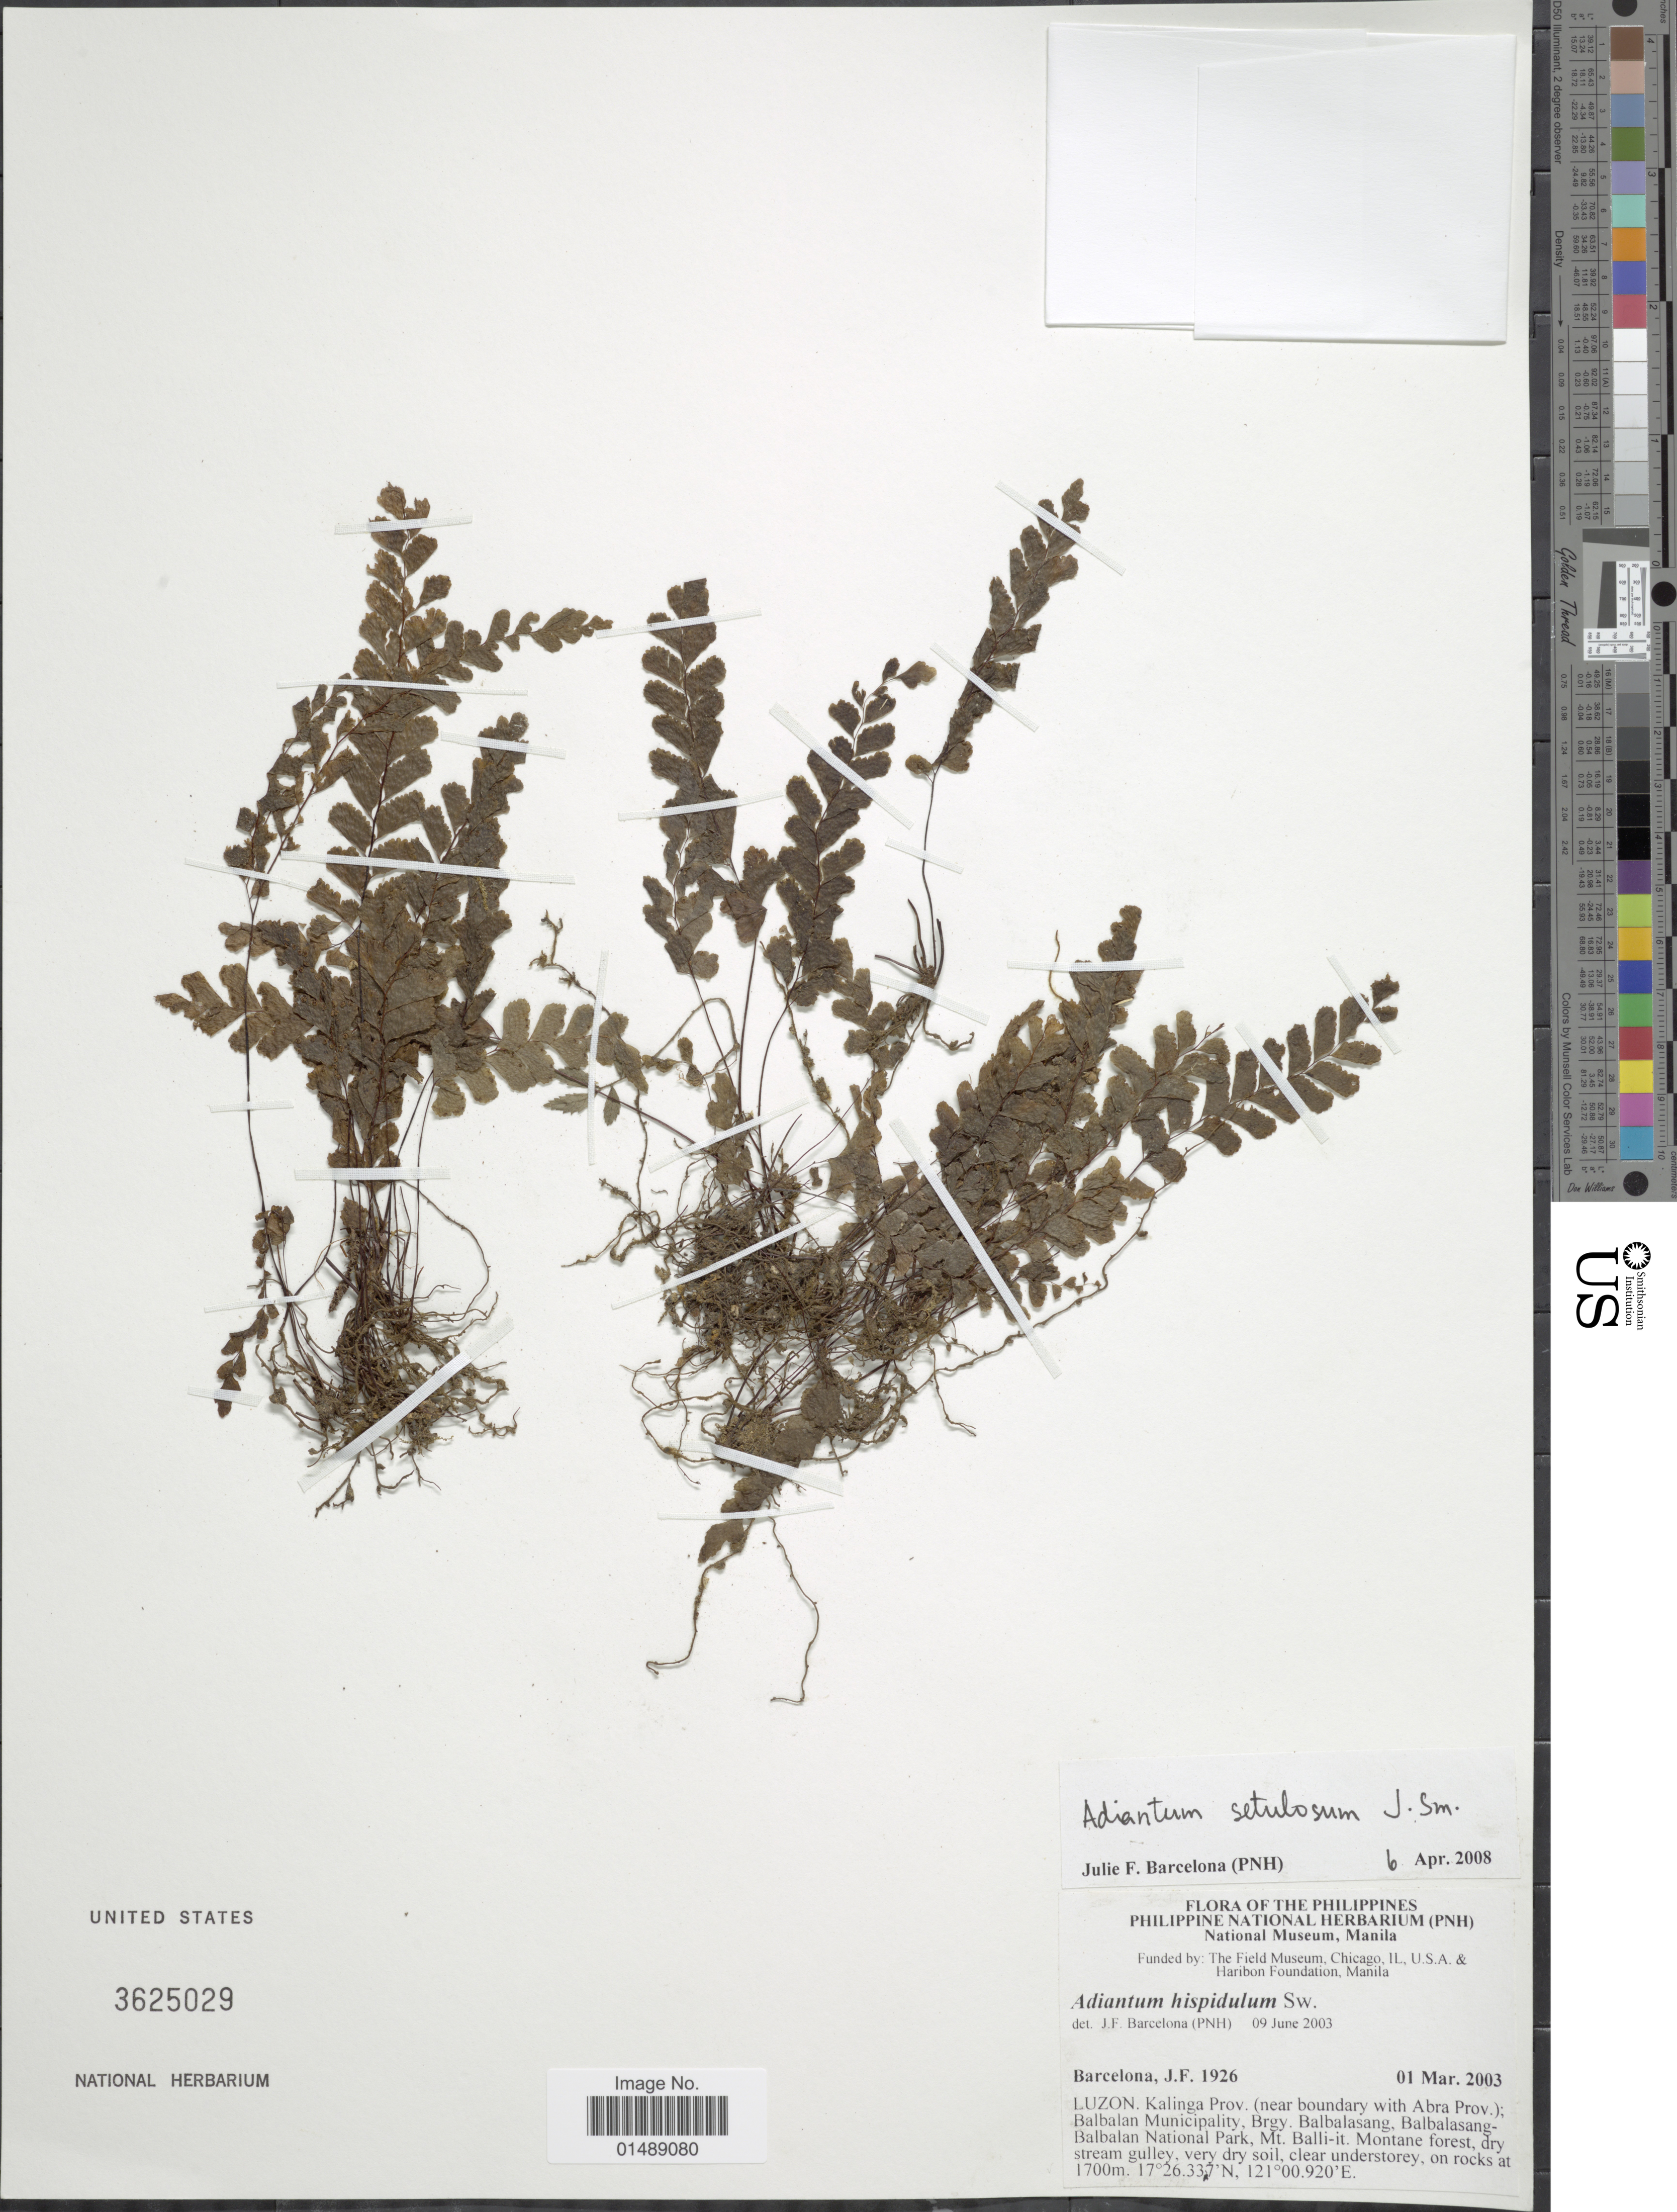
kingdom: Plantae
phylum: Tracheophyta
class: Polypodiopsida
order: Polypodiales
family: Pteridaceae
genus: Adiantum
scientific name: Adiantum setulosum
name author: J. Sm.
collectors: J. F. Barcelona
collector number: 1926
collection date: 2003-03-01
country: Philippines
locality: Luzon, Kalinga Prov. (near boundary with Abra Prov.); Balbalan Municipality, Brgy. Balbalasang, Balbalasang-Balbalan National Park, Mt. Balli-it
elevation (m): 1700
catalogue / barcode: US 3625029